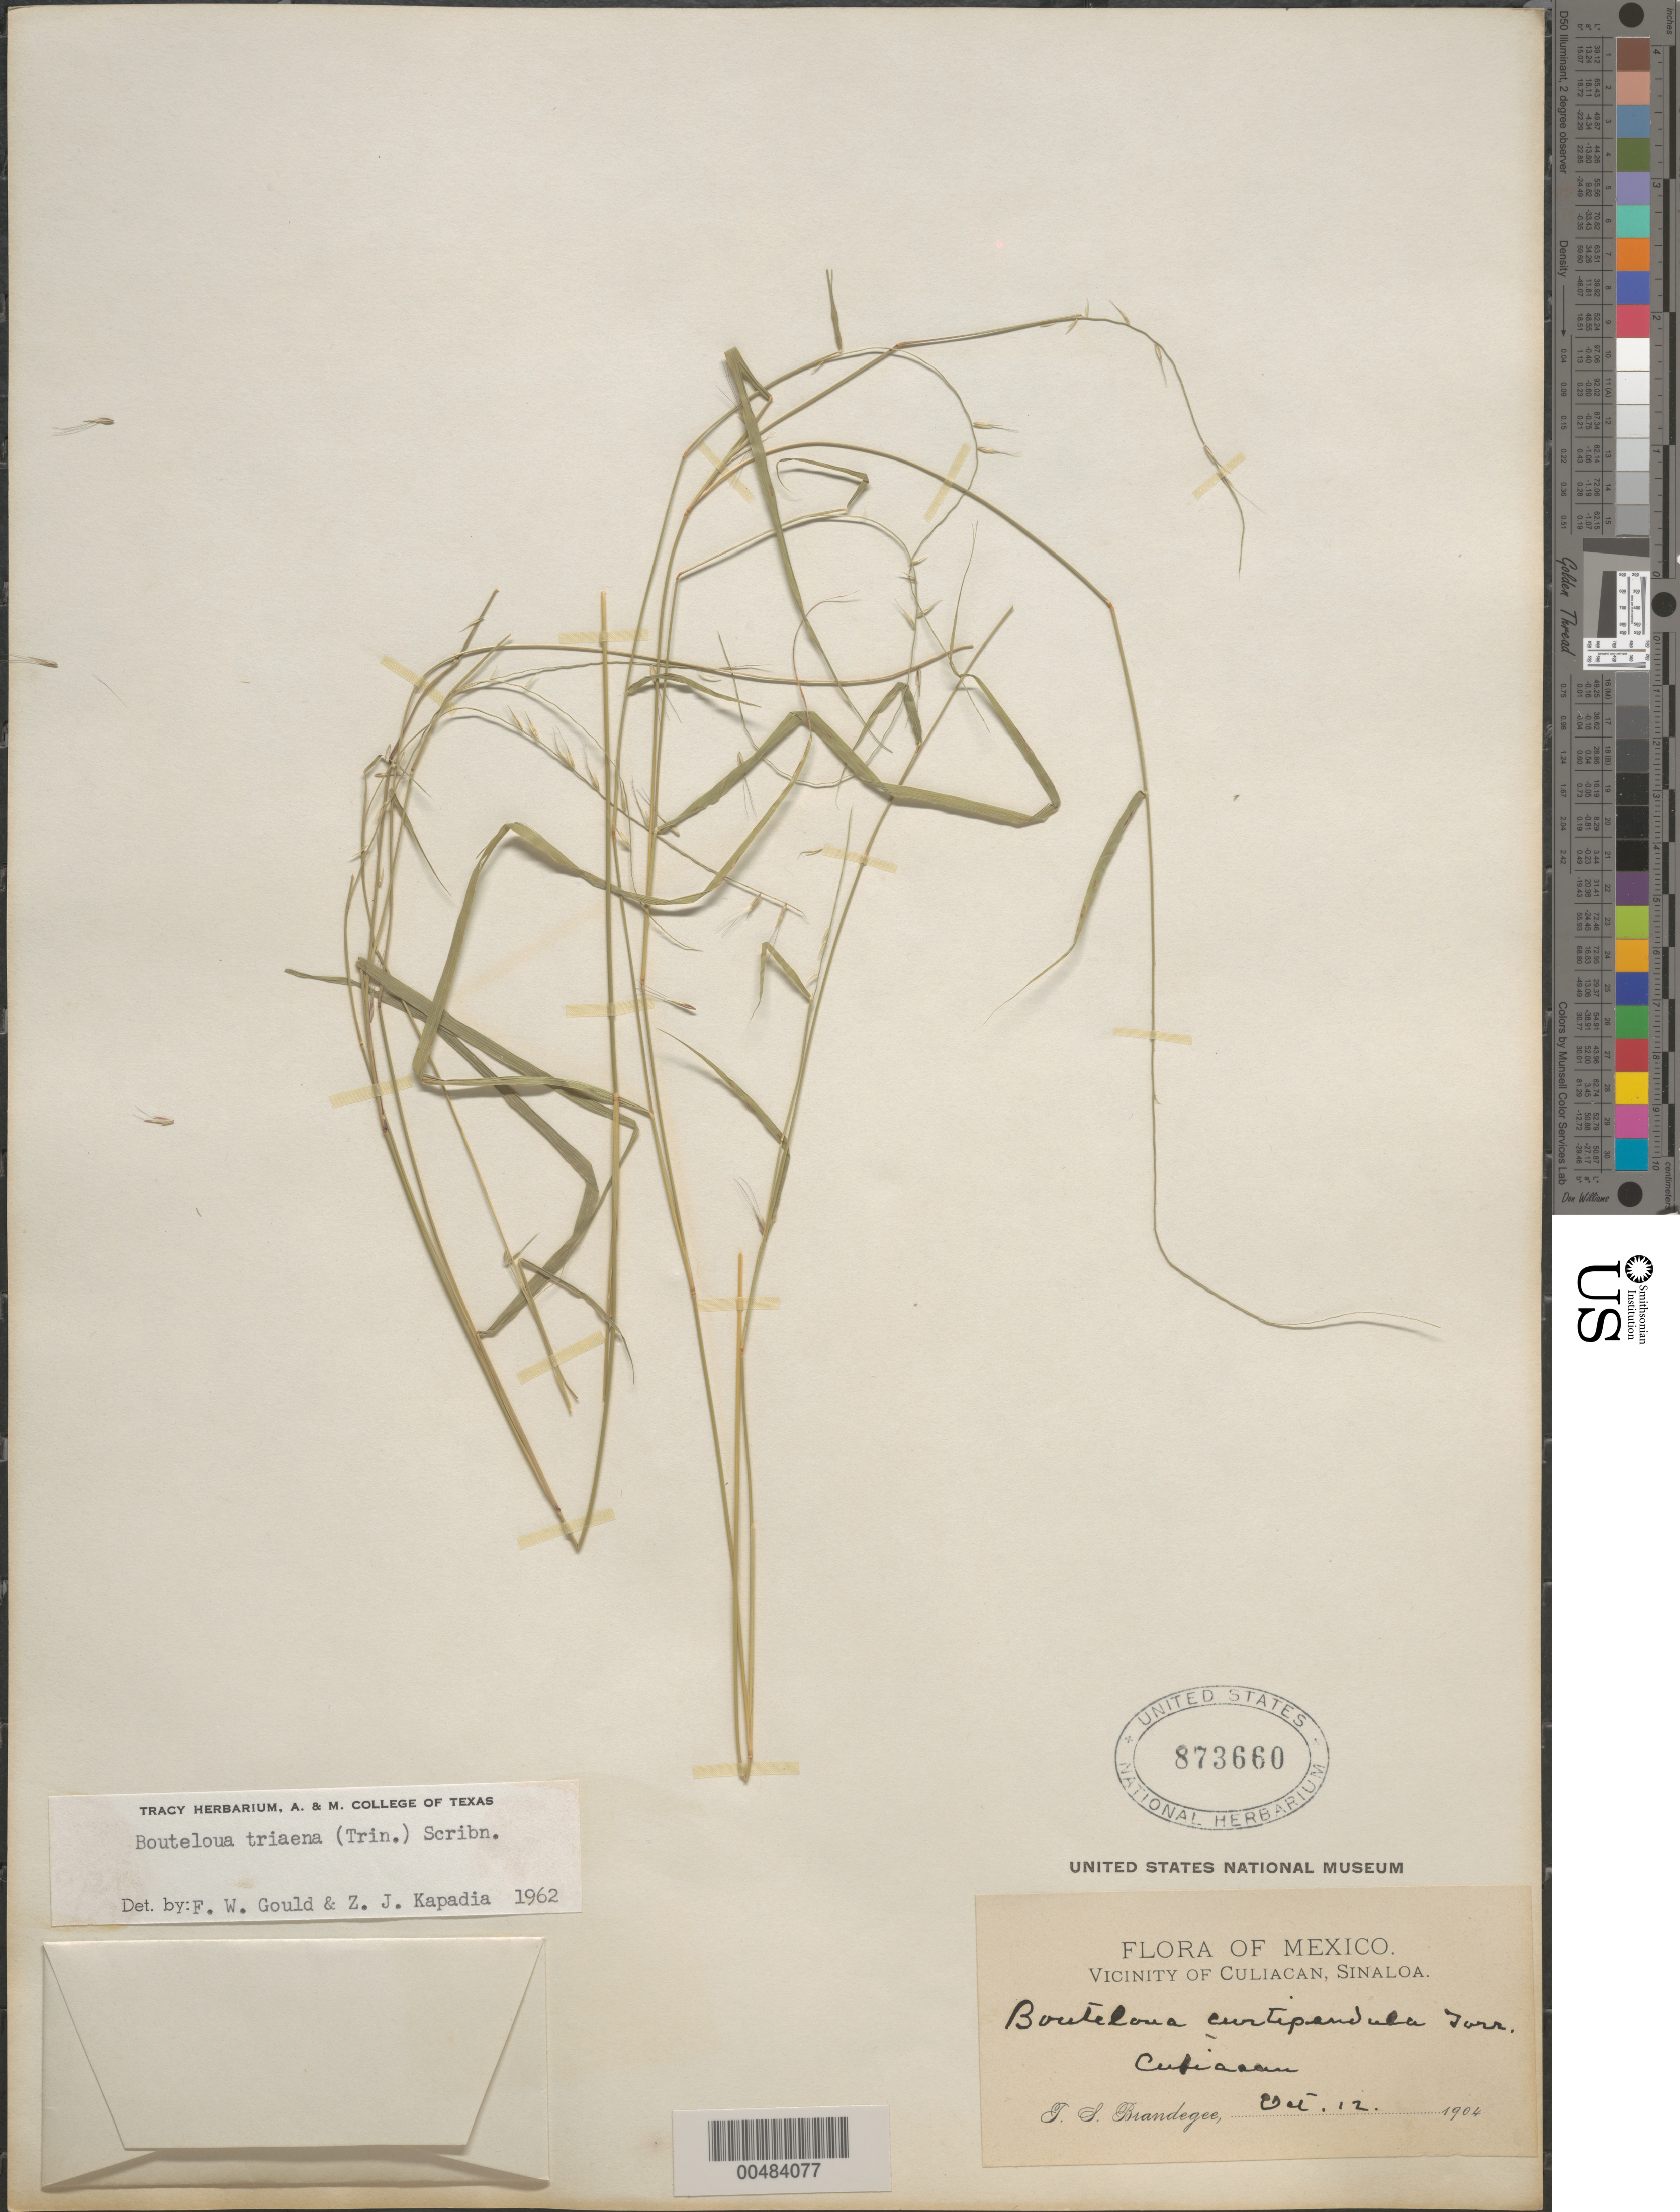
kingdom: Plantae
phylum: Tracheophyta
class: Liliopsida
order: Poales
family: Poaceae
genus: Bouteloua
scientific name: Bouteloua triaena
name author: (Trin. ex Spreng.) Scribn.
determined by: Gould, F. W.; Kapadia, Zarir J.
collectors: T. S. Brandegee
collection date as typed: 12 Oct 1904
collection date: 1904-10-12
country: Mexico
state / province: Sinaloa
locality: Vicinity of Culiacan, Culiacan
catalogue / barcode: US 873660